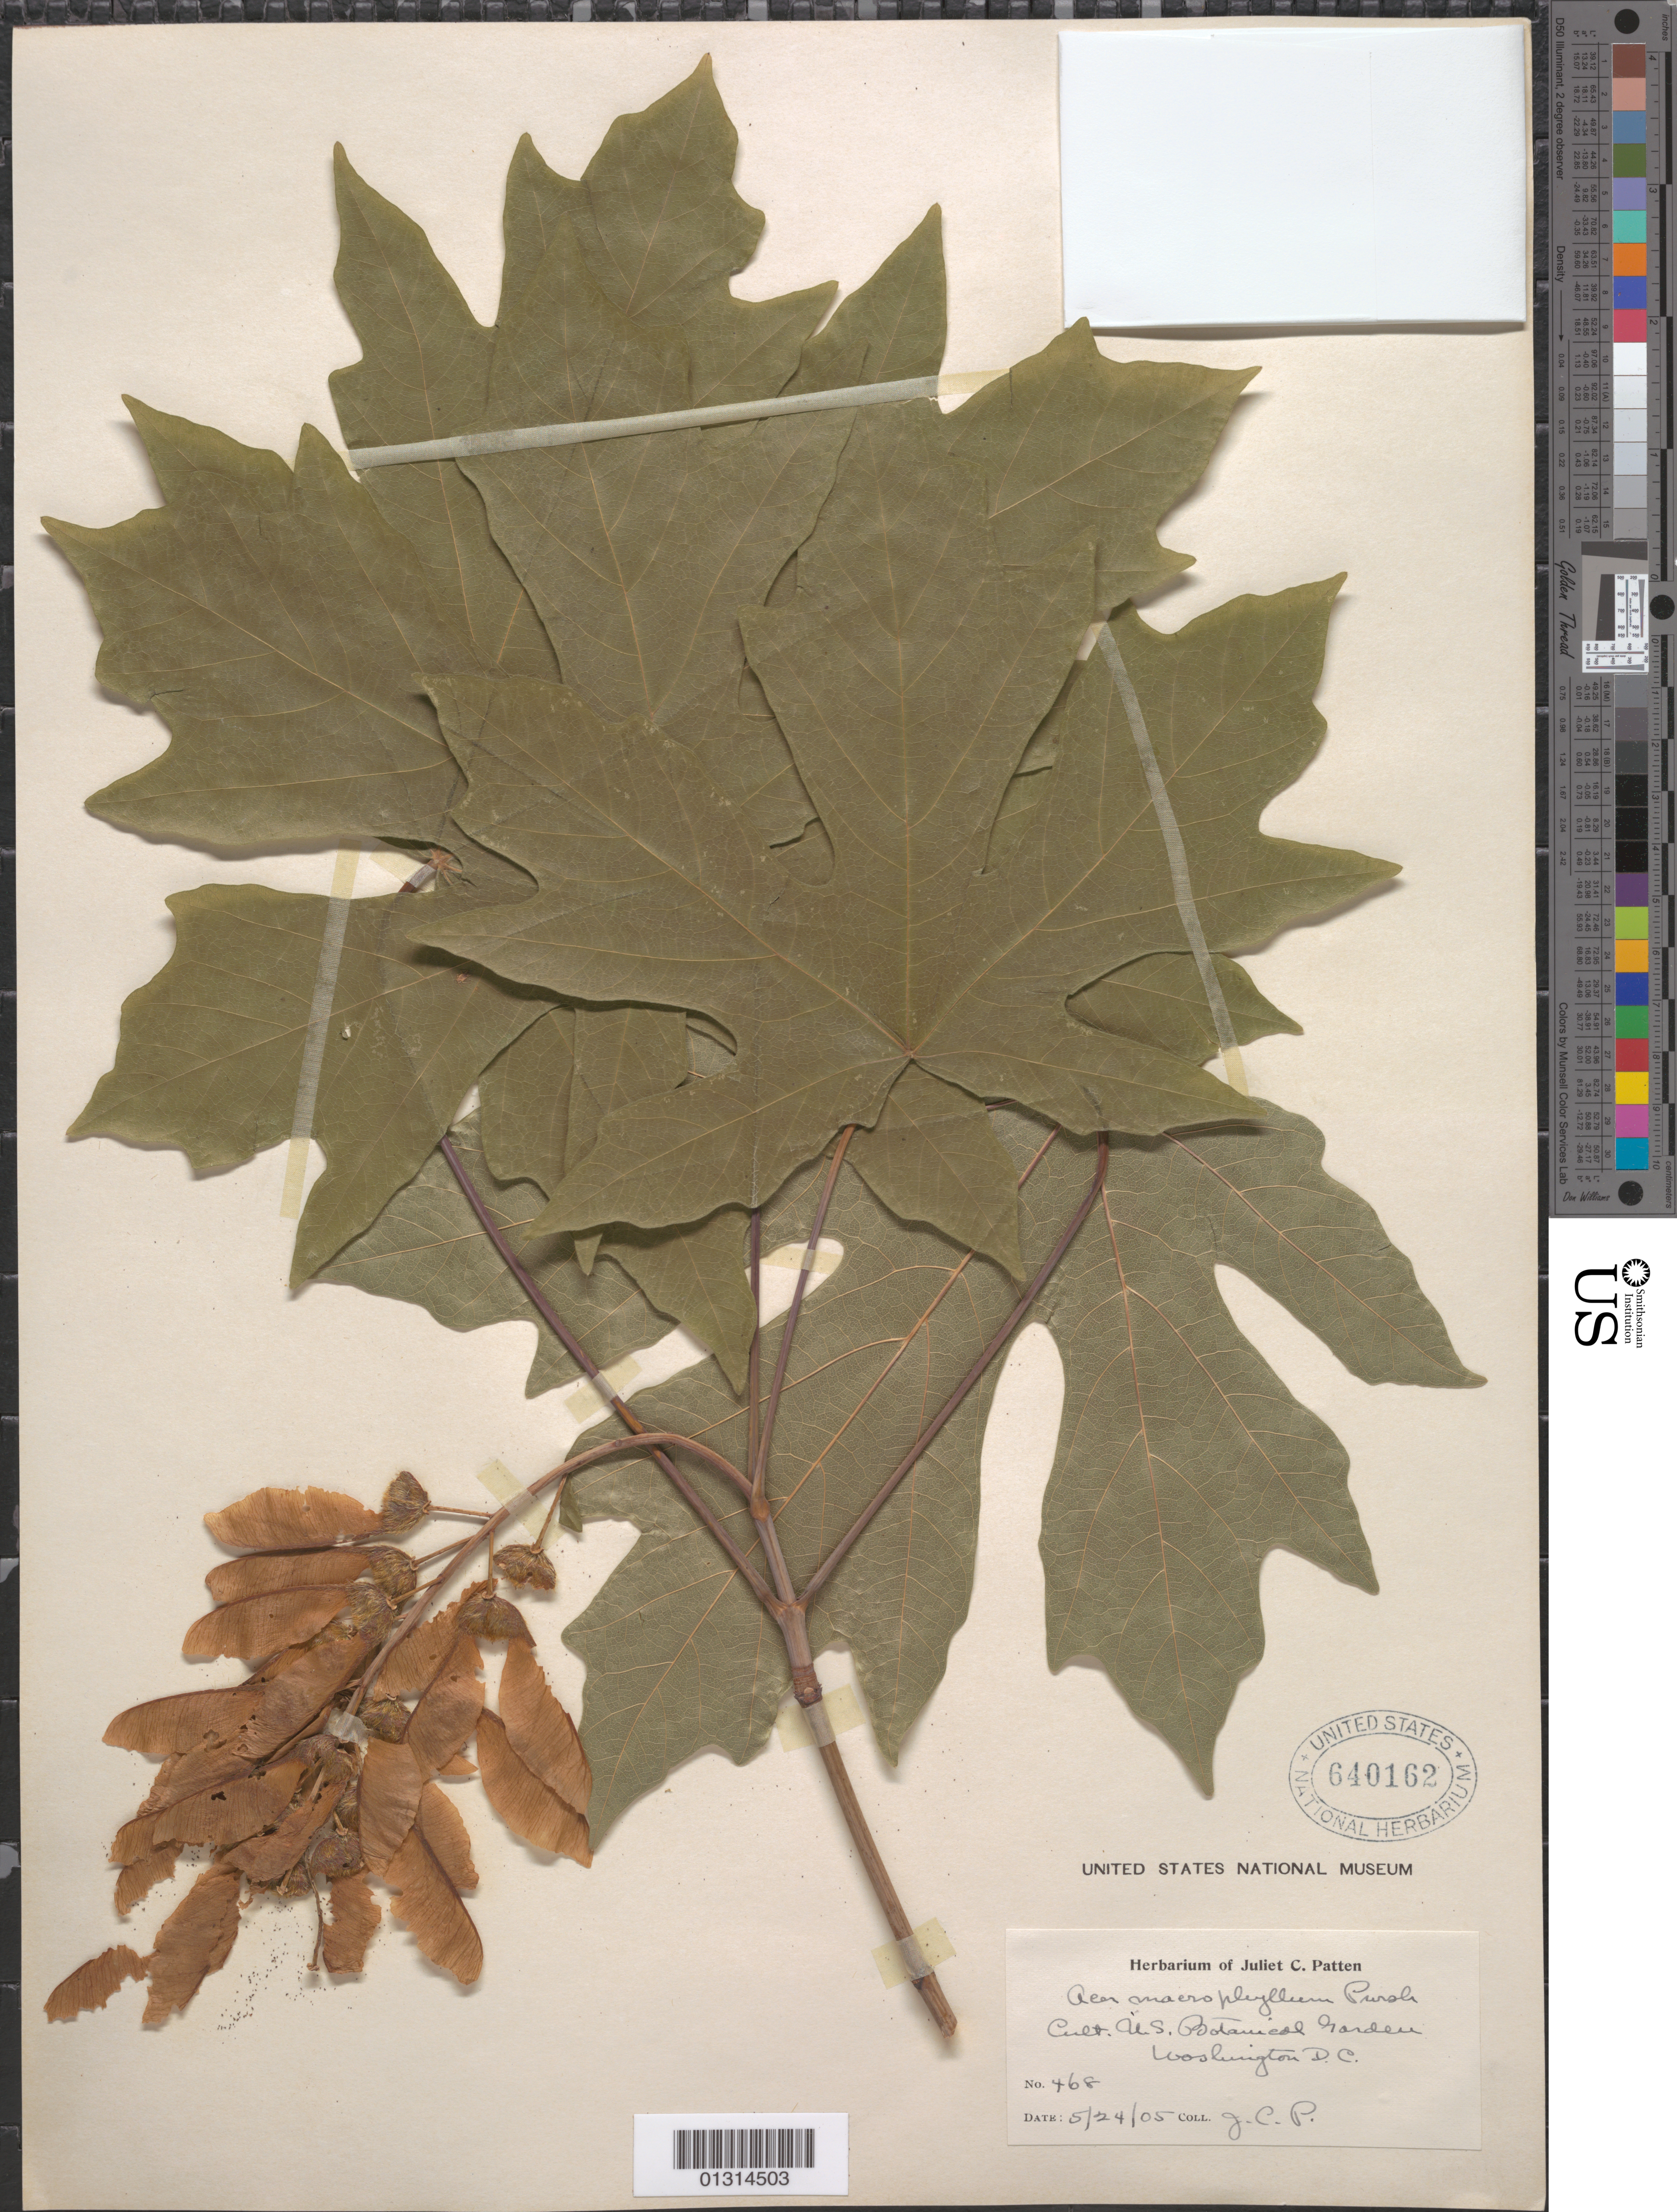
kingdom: Plantae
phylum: Tracheophyta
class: Magnoliopsida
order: Sapindales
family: Sapindaceae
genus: Acer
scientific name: Acer macrophyllum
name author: Pursh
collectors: J. Patten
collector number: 468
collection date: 1905-05-24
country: United States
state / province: District of Columbia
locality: Washington, DC, U.S. Botanical Garden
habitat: Cultivated.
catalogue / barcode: US 640162